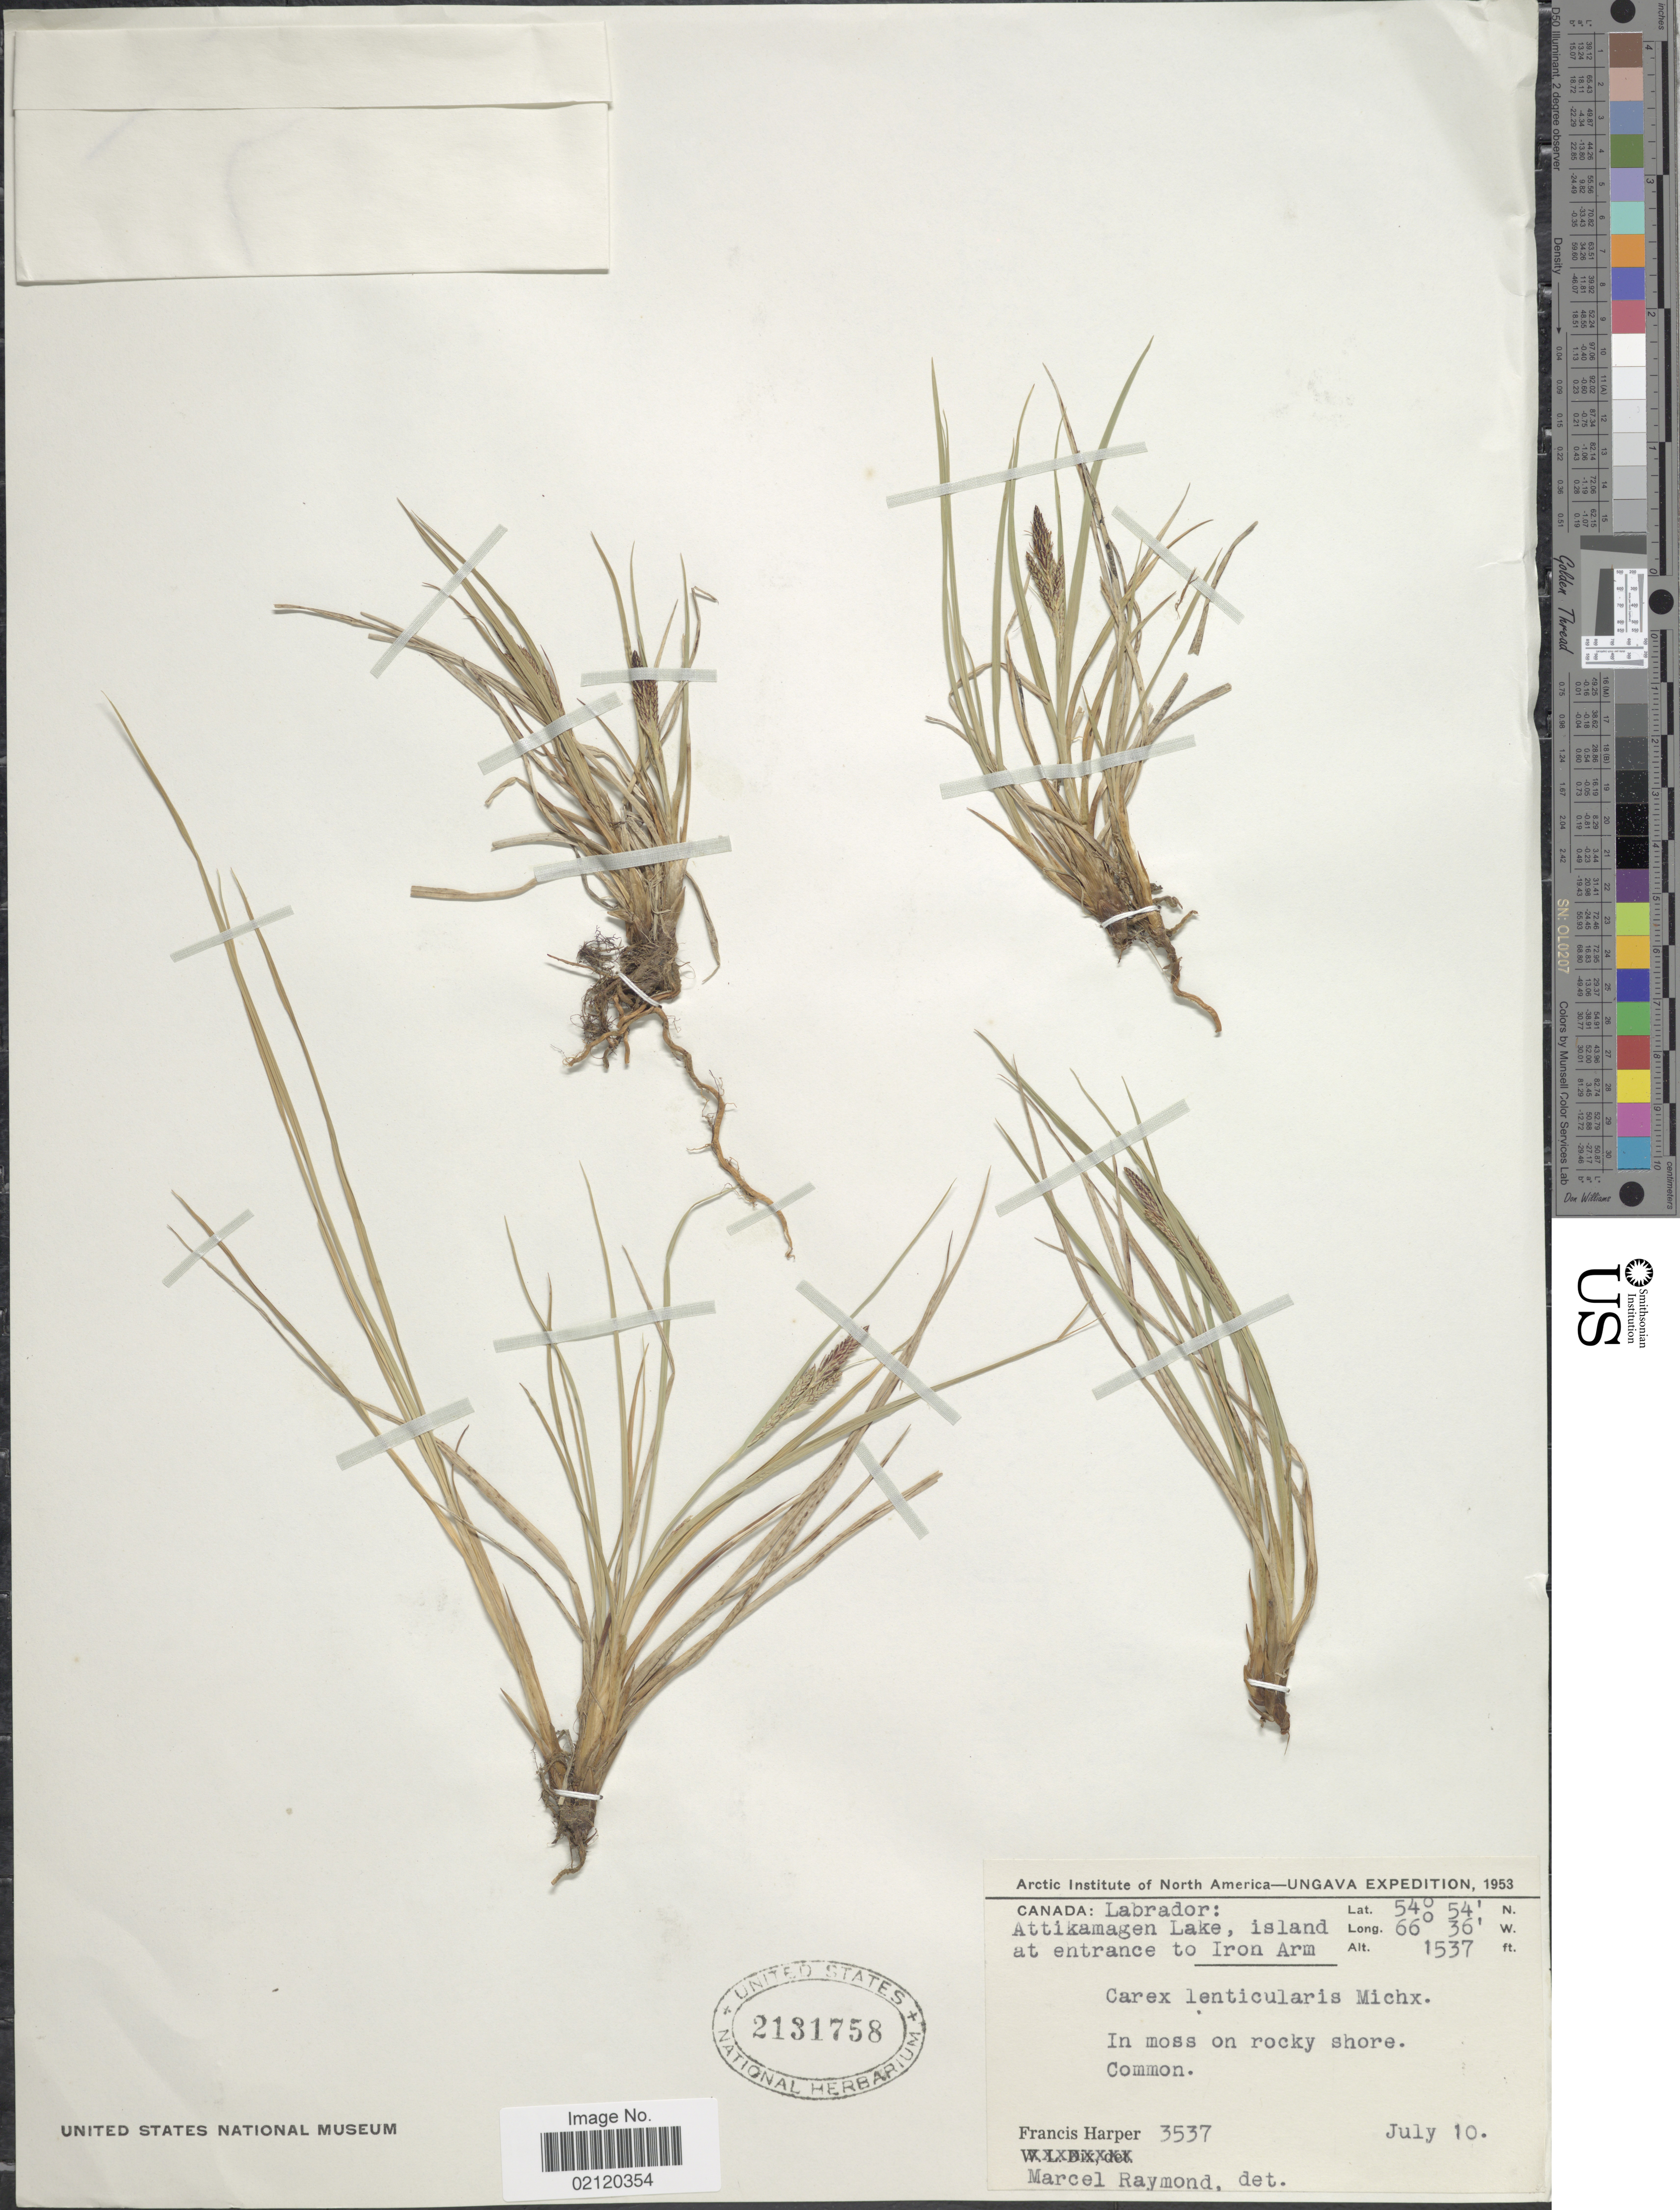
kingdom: Plantae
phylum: Tracheophyta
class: Liliopsida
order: Poales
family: Cyperaceae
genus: Carex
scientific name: Carex lenticularis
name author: Michx.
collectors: F. Harper & M. Raymond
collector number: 3537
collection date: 1953-07-10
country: Canada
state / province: Newfoundland and Labrador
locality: Ungava, Labrador; Attikamagen Lake, island at entrance to Iron Arm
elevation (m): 468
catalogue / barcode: US 2131758